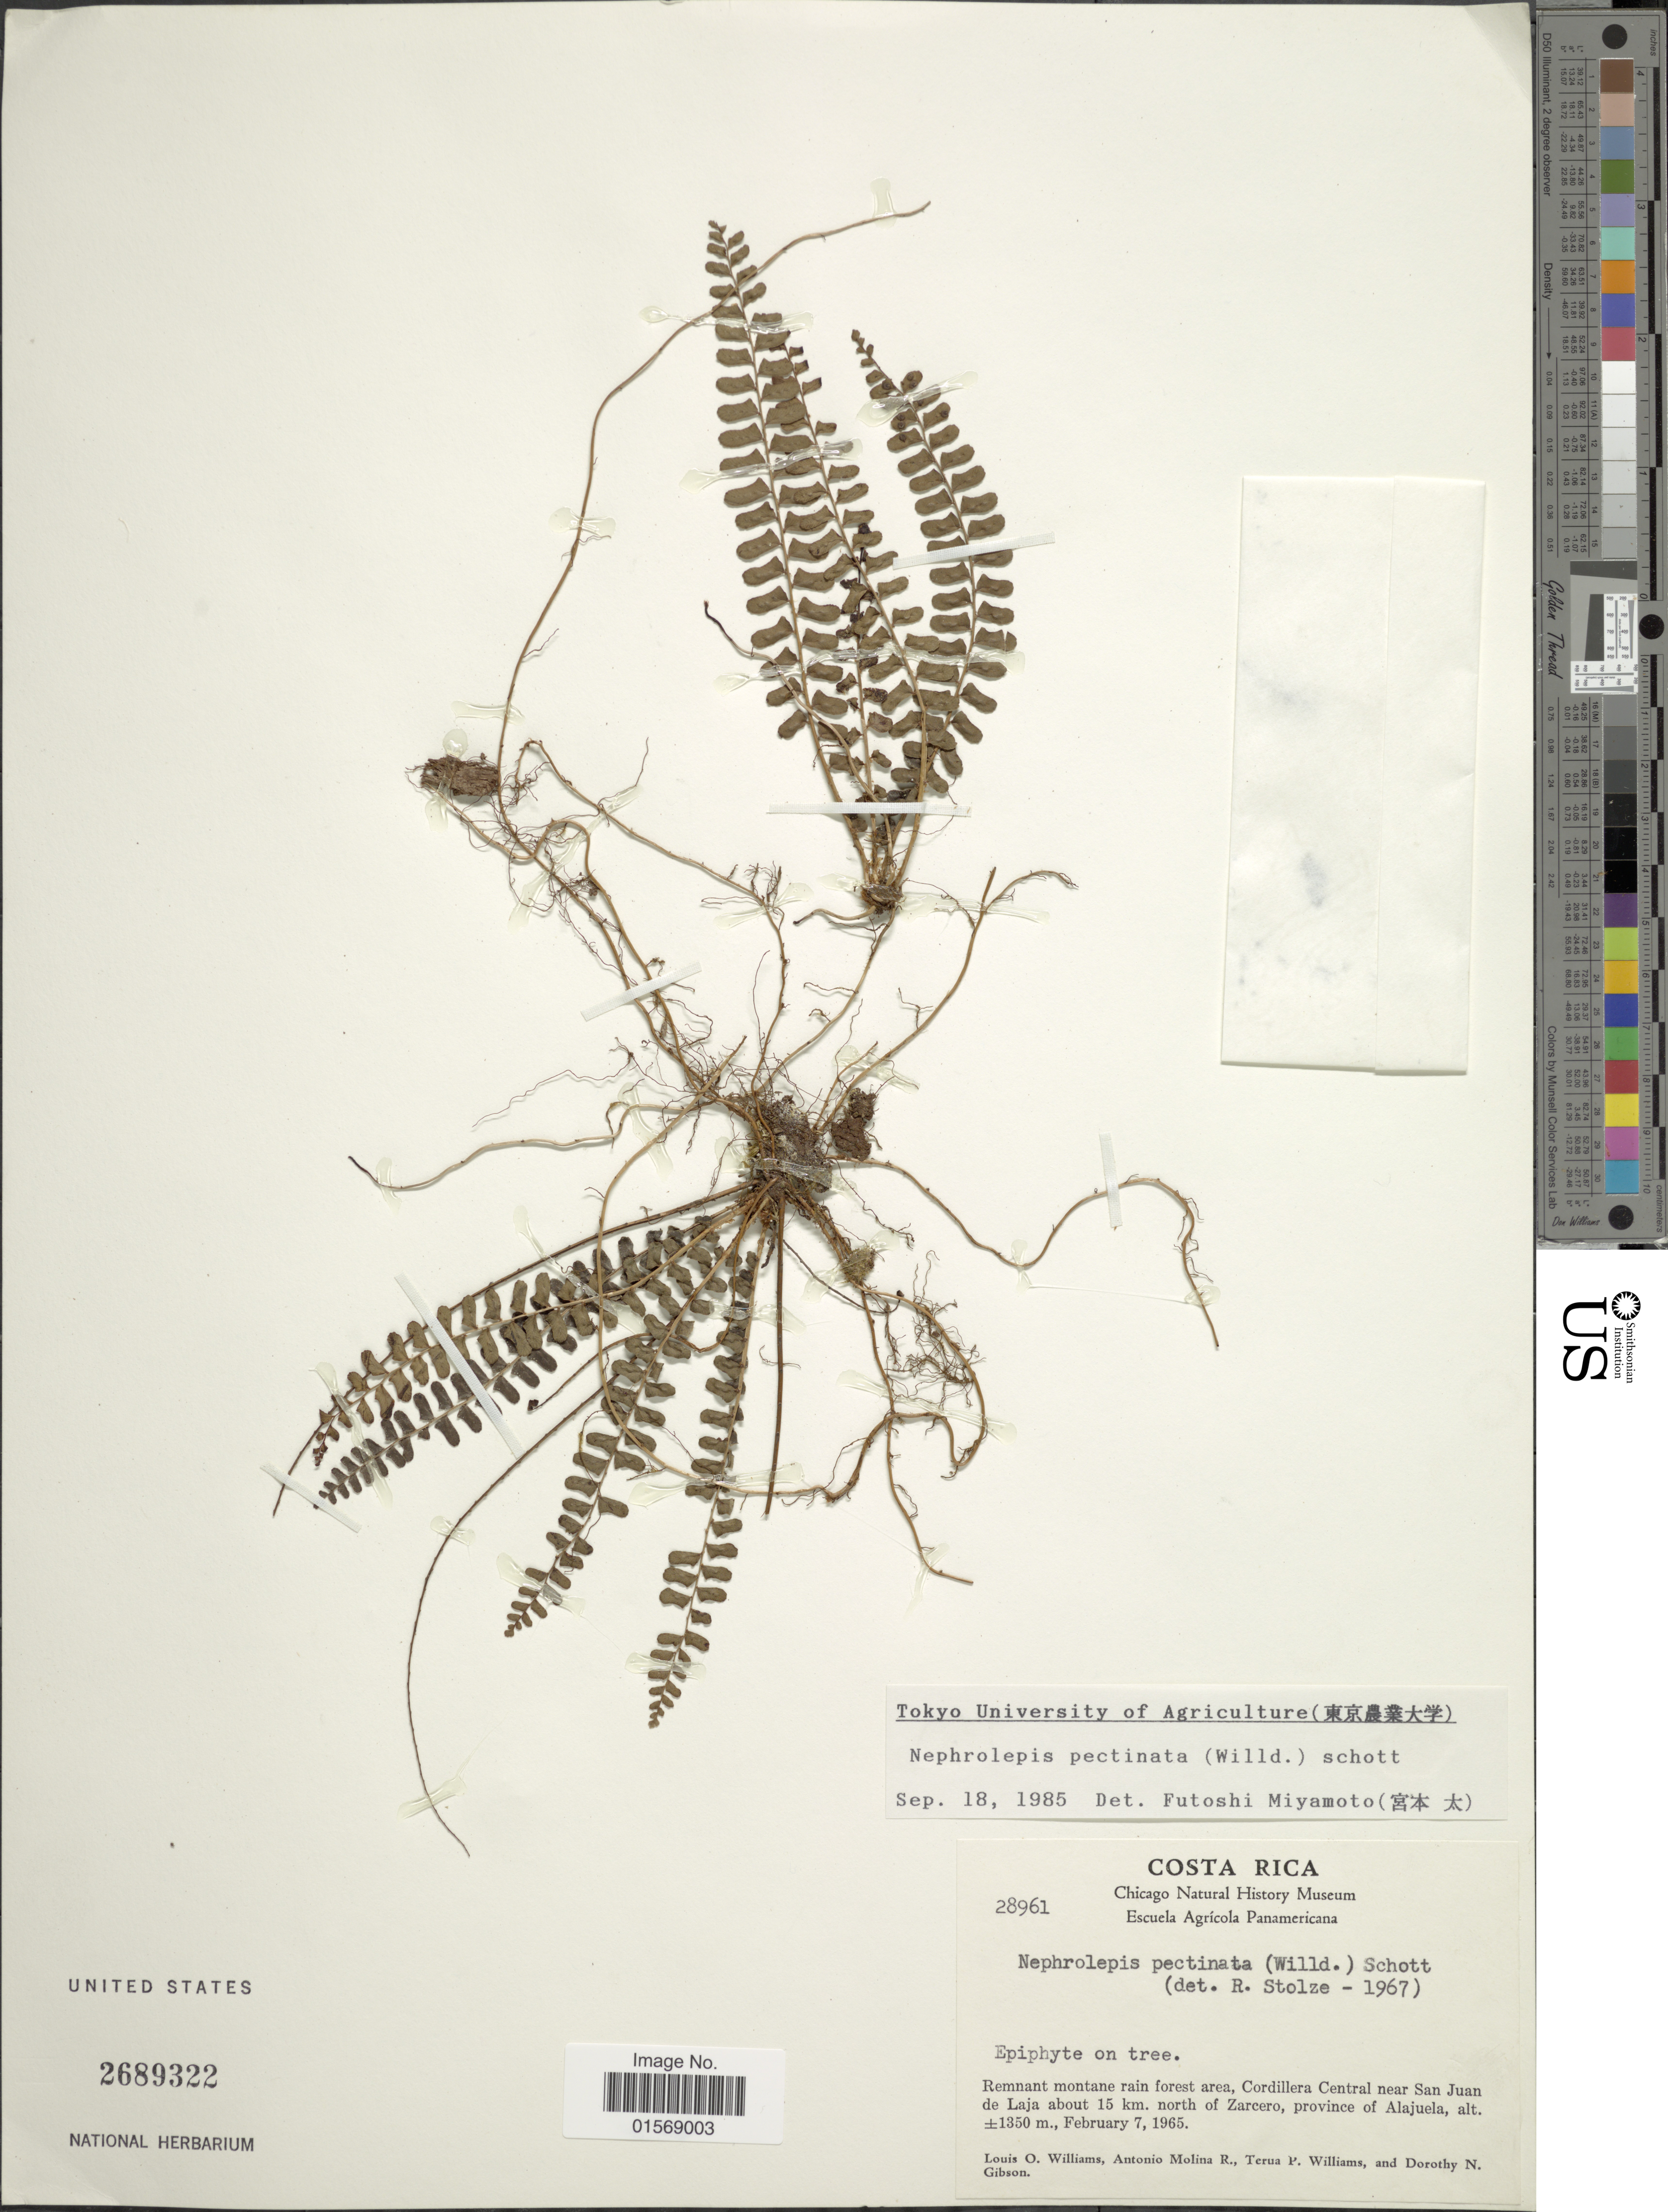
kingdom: Plantae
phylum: Tracheophyta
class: Polypodiopsida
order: Polypodiales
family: Nephrolepidaceae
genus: Nephrolepis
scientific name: Nephrolepis pectinata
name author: (Willd.) Schott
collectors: L. O. Williams, A. Molina R., T. P. Williams & D. N. Gibson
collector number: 28961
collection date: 1965-02-07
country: Costa Rica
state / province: Alajuela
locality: Costa Rica, Cordillera Central near San Juan de Laja about 15 km. north of Zarcero, province of Alajuela.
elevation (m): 1350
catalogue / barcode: US 2689322